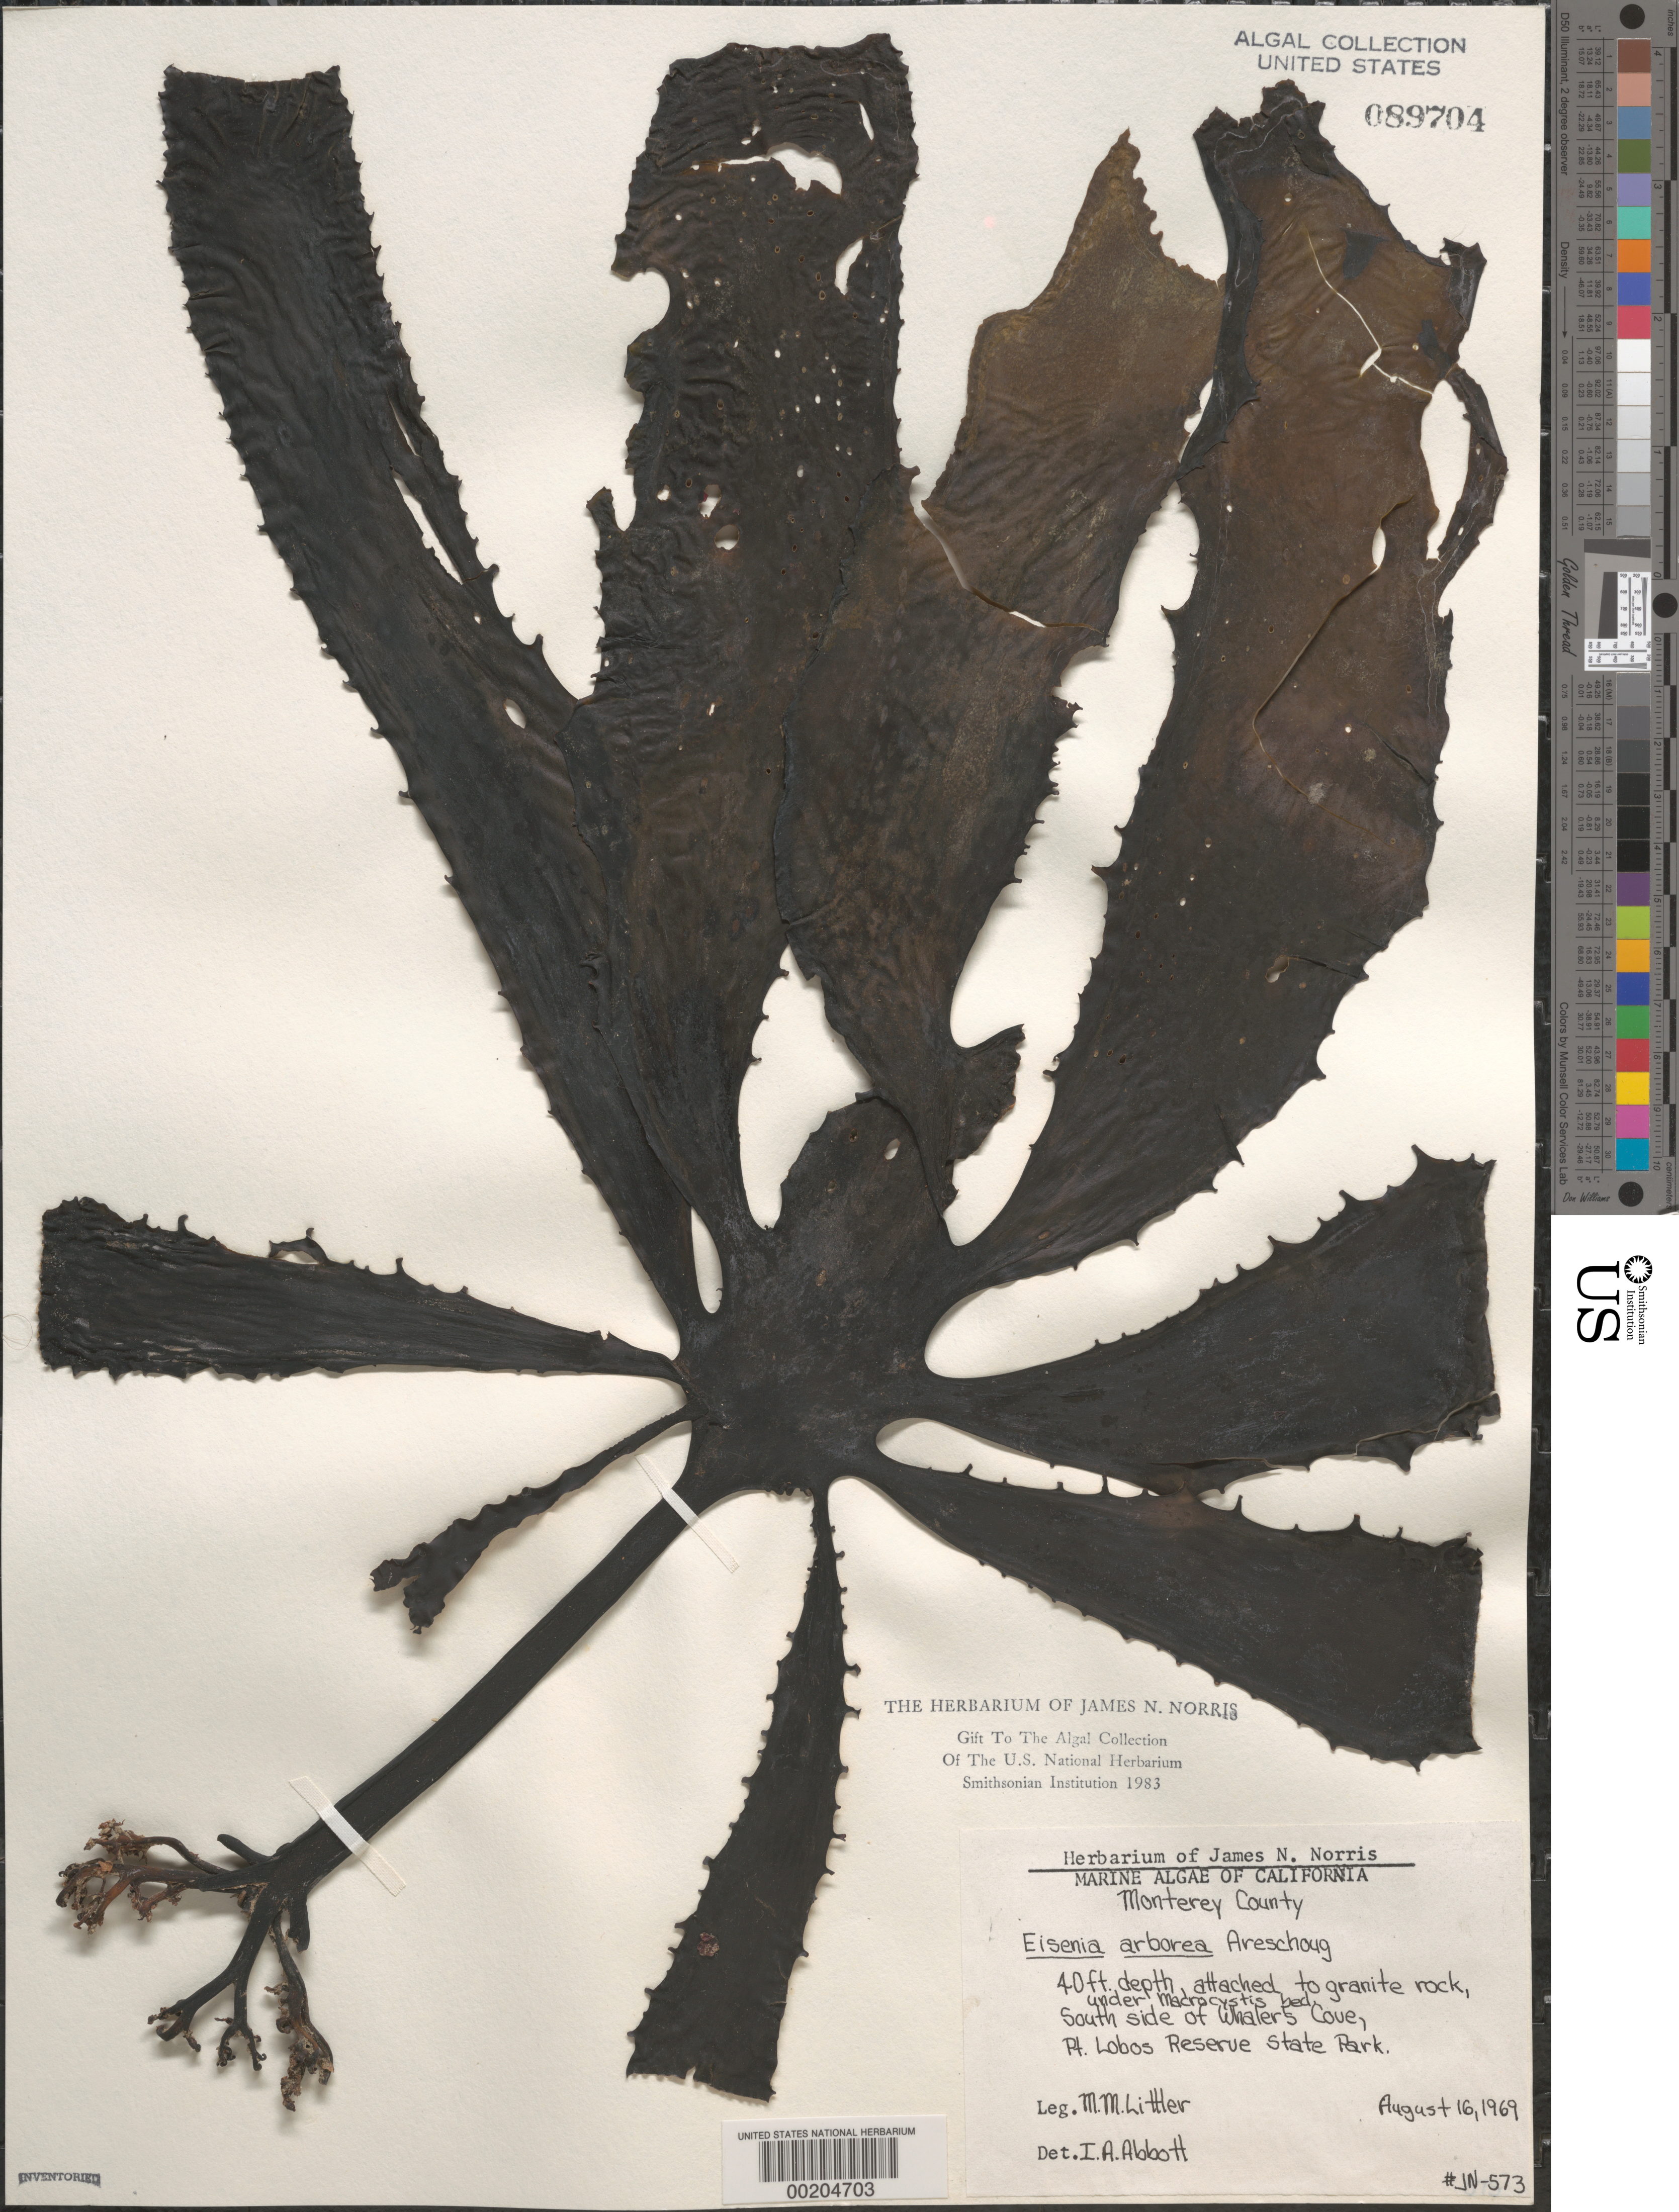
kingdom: Chromista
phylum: Ochrophyta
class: Phaeophyceae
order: Laminariales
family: Lessoniaceae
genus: Eisenia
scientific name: Eisenia arborea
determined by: Abbott, Isabella A.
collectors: M. M. Littler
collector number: Jn-573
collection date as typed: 16 Aug 1969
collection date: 1969-08-16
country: United States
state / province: California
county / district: Monterey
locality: Whaler's Cove, Point Lobos State Reserve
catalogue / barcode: US 89704